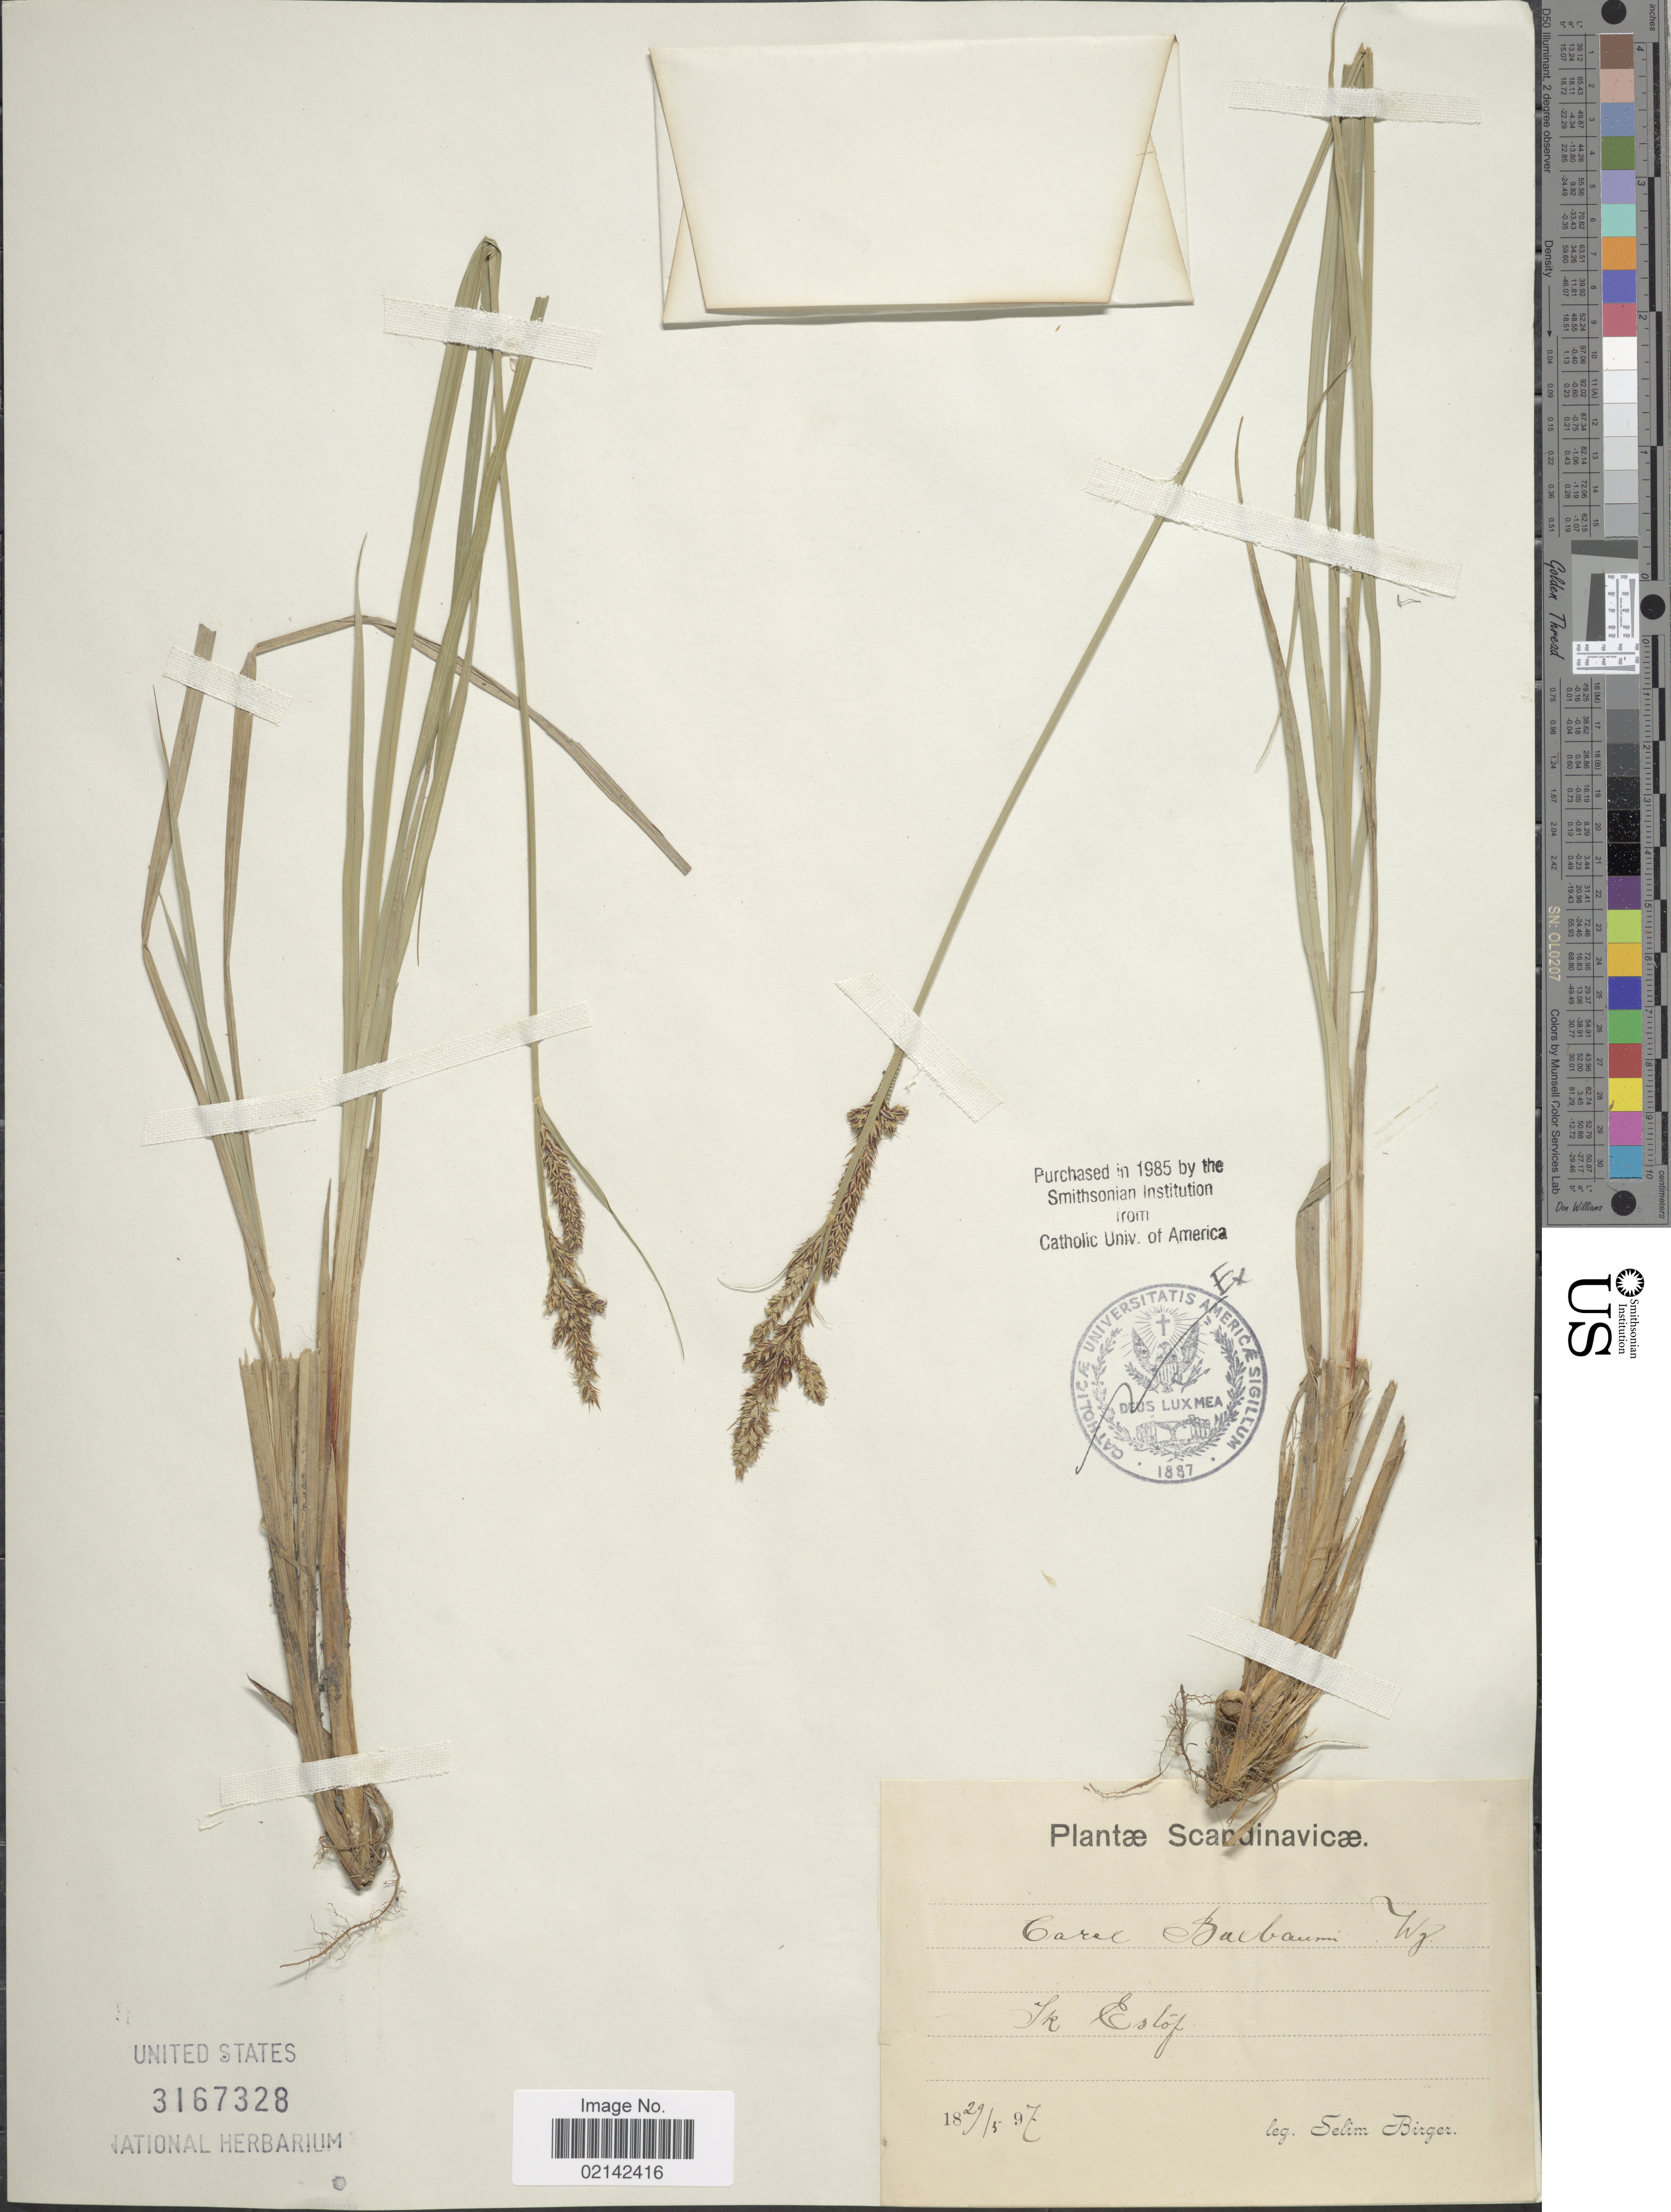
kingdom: Plantae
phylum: Tracheophyta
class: Liliopsida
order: Poales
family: Cyperaceae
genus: Carex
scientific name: Carex buxbaumii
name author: Wahlenb.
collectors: S. Birger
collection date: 1897-05-29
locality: Scandinavicae, Ik Estof [interpreted]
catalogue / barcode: US 3167328